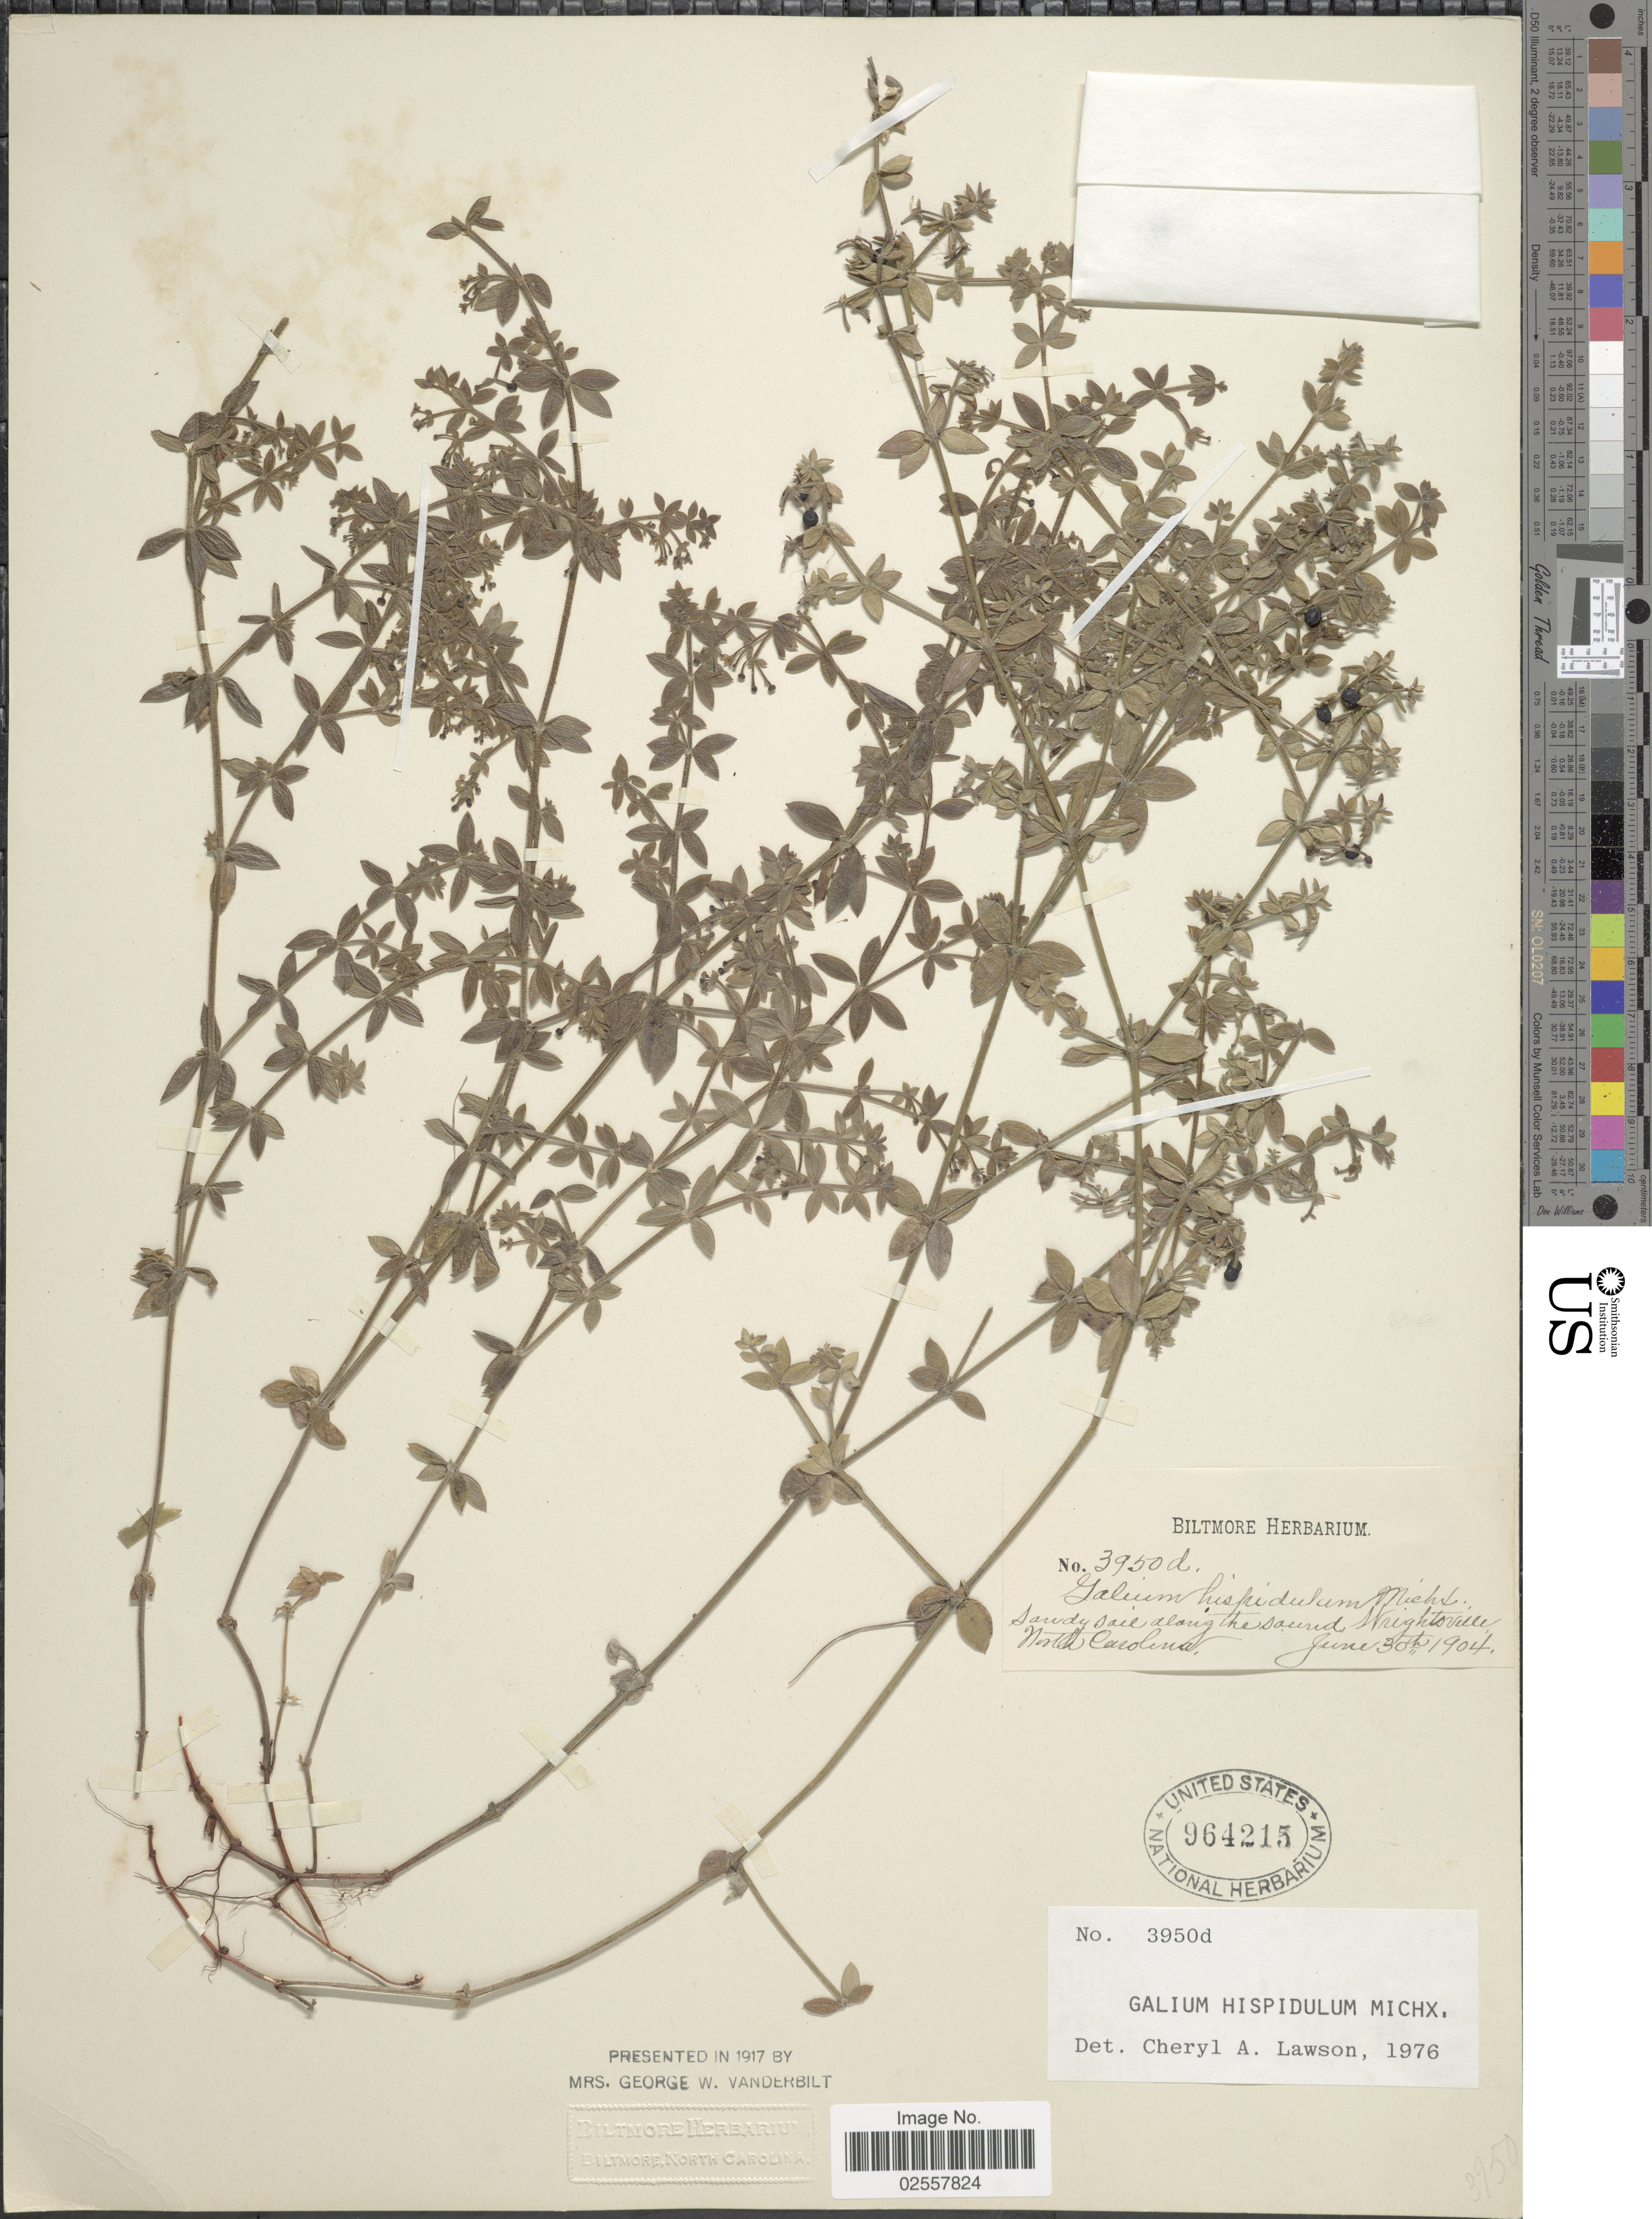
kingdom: Plantae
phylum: Tracheophyta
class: Magnoliopsida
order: Gentianales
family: Rubiaceae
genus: Galium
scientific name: Galium hispidulum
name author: Michx.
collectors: ex herb. Biltmore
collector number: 3950d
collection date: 1904-06-30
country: United States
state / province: North Carolina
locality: Sandy soil along the sand, Wrightsville.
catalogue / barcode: US 964215